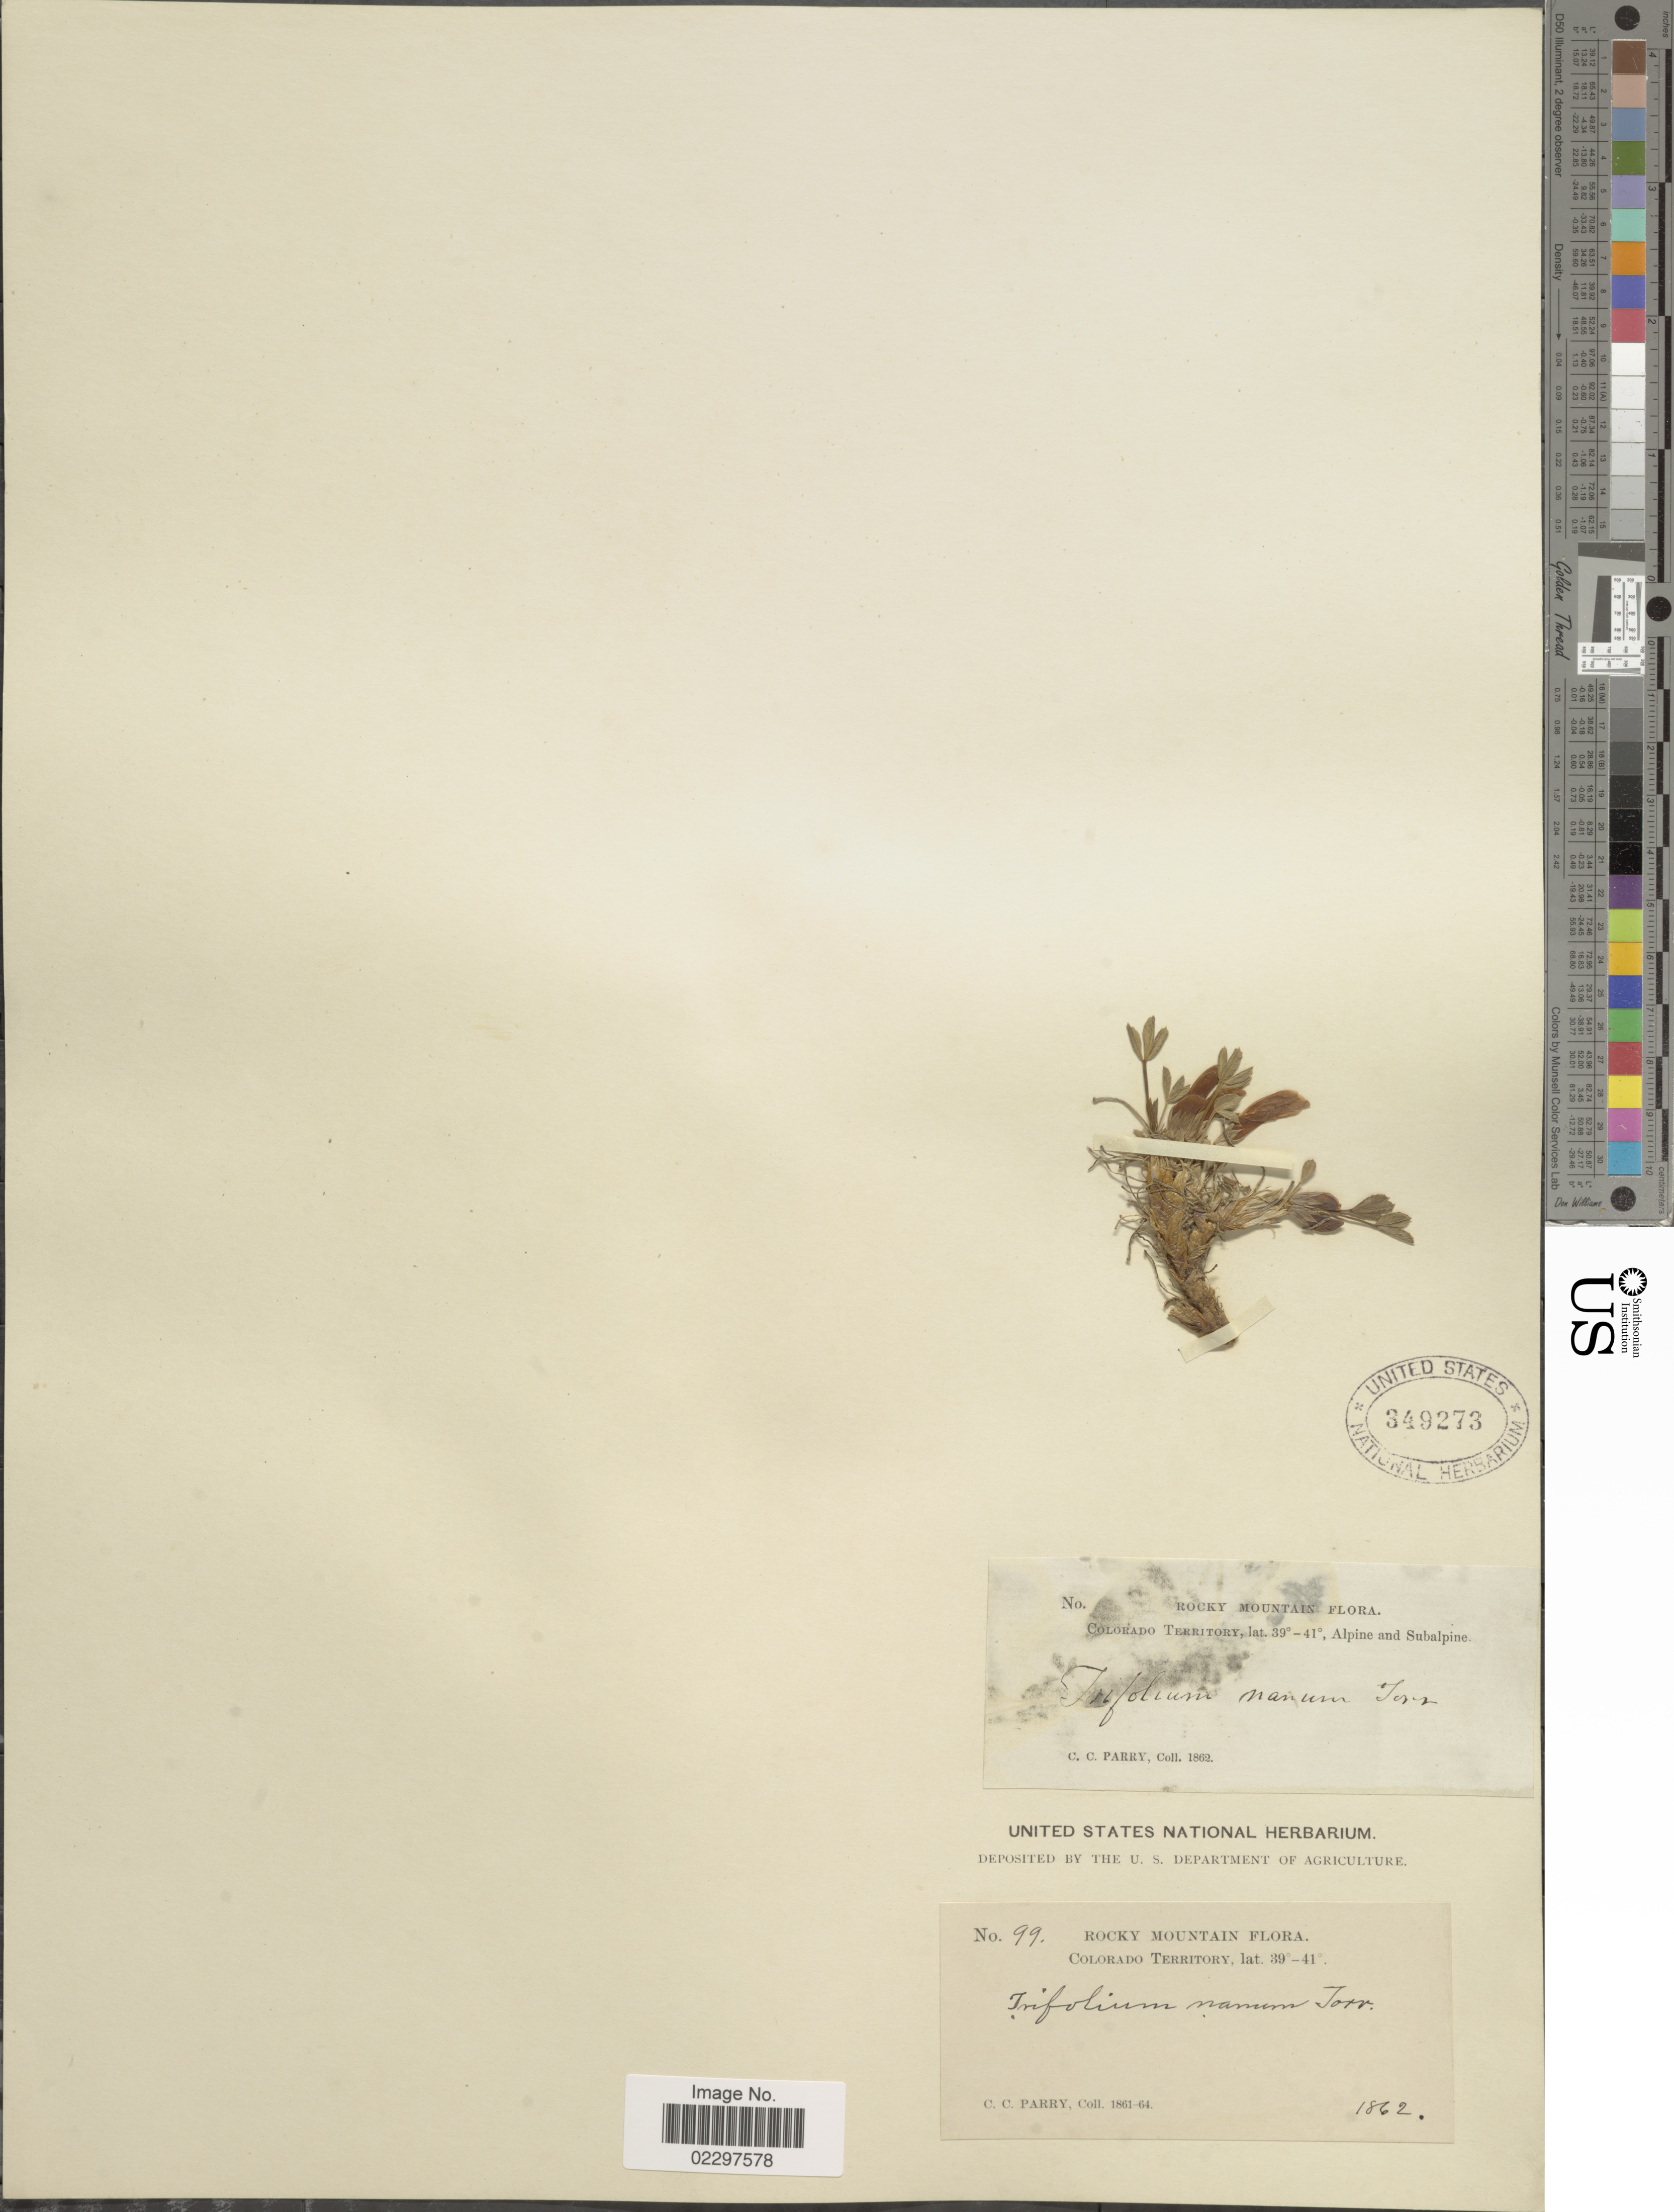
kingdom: Plantae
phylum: Tracheophyta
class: Magnoliopsida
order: Fabales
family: Fabaceae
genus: Trifolium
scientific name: Trifolium nanum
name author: Torr.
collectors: C. C. Parry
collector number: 99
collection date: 1862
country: United States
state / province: Colorado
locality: Rocky Mountain. Colorado Territory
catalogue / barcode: US 349273